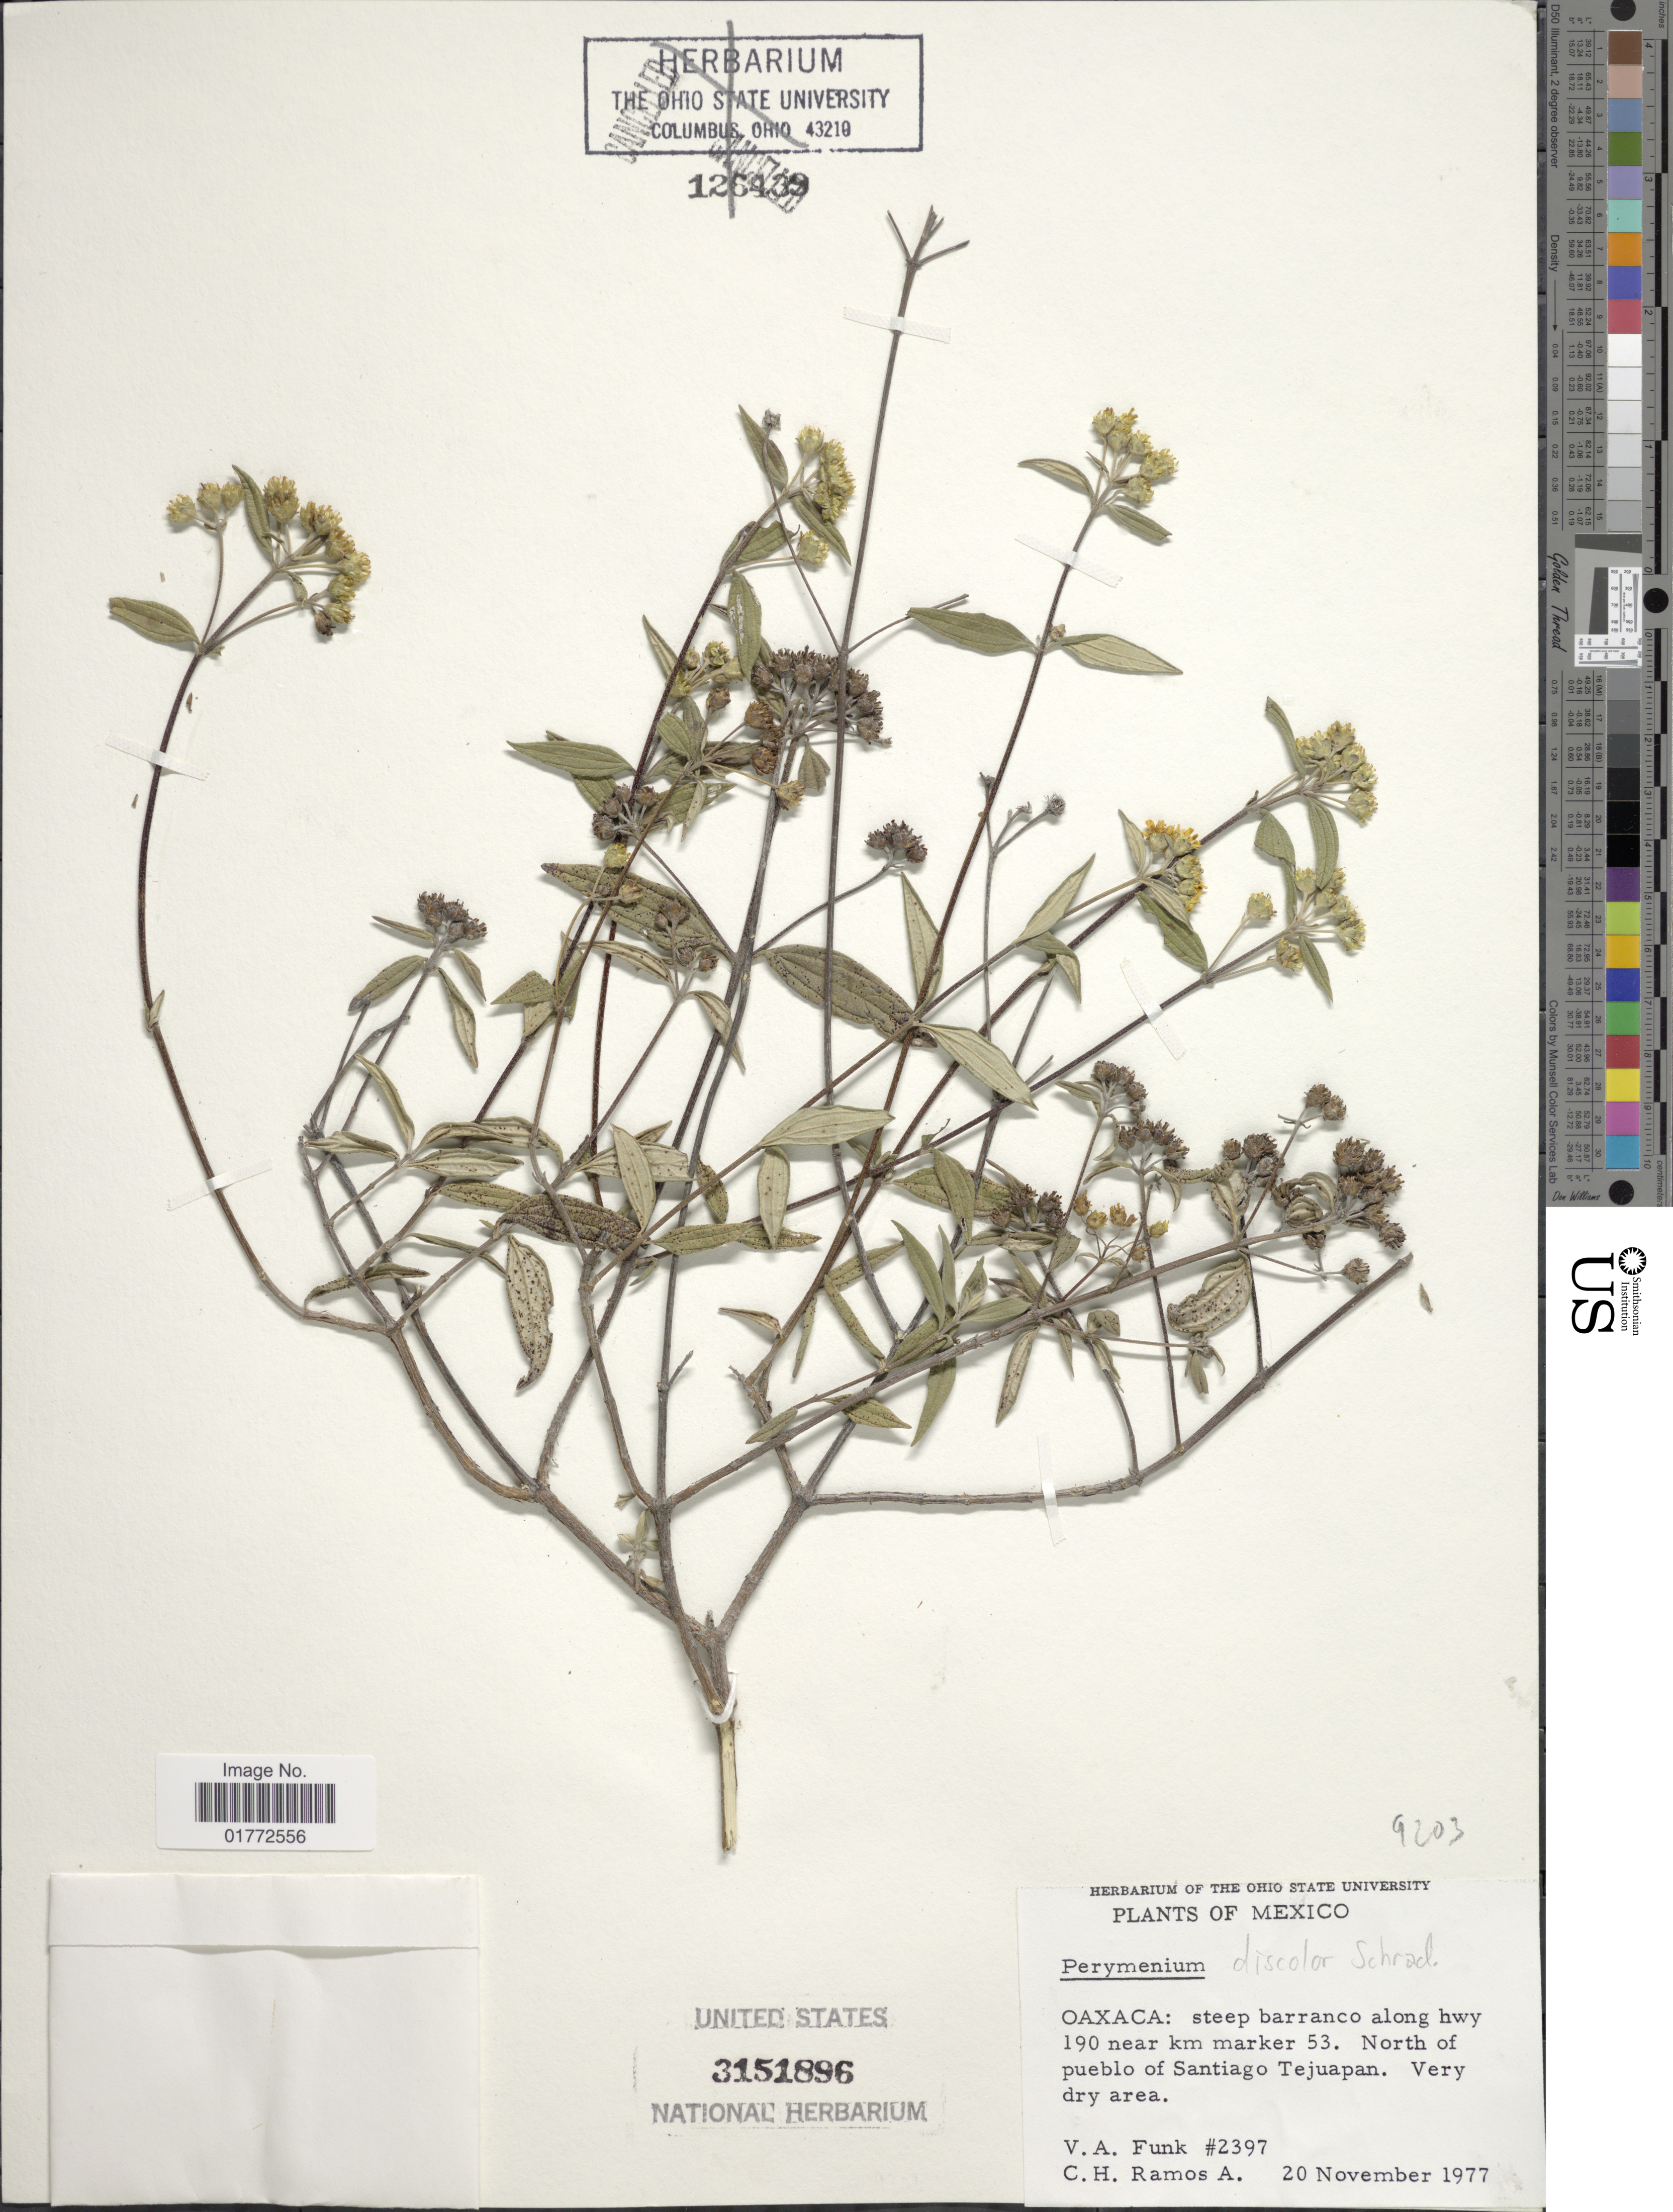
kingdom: Plantae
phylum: Tracheophyta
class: Magnoliopsida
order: Asterales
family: Asteraceae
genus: Perymenium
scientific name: Perymenium discolor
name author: Schrad.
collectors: V. Funk & C. Ramos A.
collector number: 2397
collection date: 1977-11-20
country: Mexico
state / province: Oaxaca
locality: Steep barranco along hwy 190 near km marker 53. North of pueblo of Santiago Tejuapan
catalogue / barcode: US 3151896